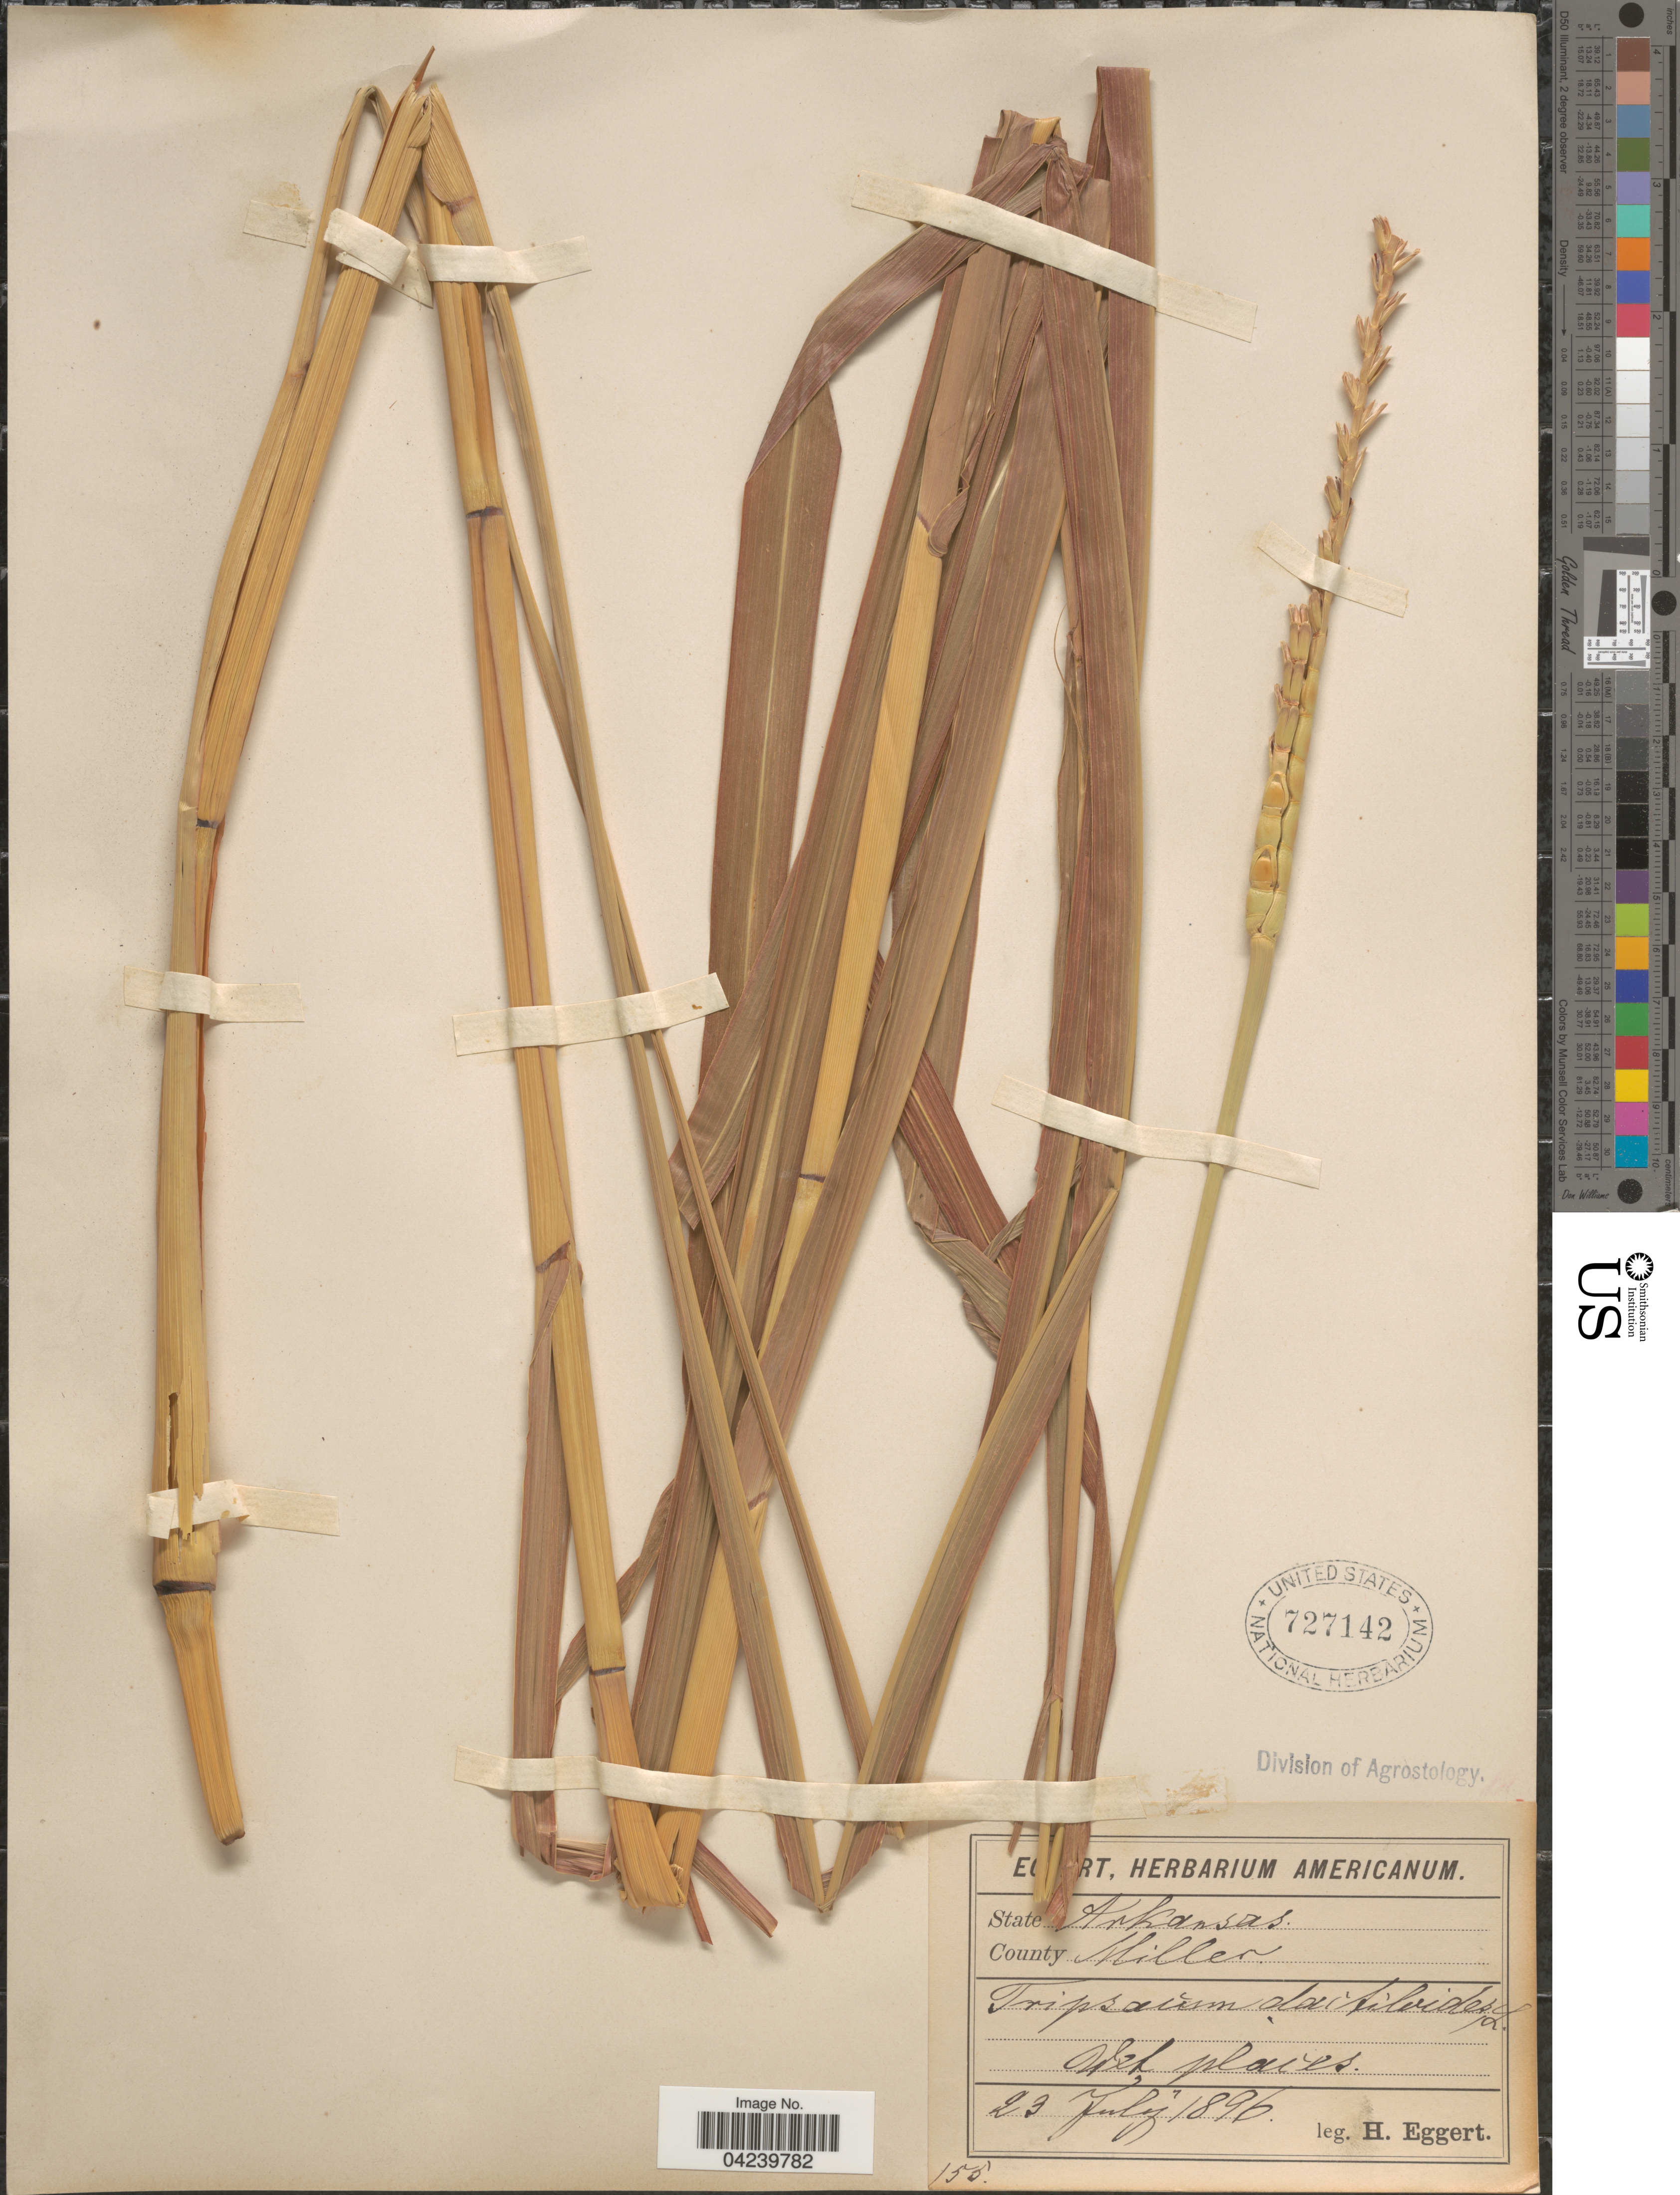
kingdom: Plantae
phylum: Tracheophyta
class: Liliopsida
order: Poales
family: Poaceae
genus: Tripsacum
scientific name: Tripsacum dactyloides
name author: (L.) L.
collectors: H. Eggert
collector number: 155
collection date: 1896-07-23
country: United States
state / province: Arkansas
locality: County Miller.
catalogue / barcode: US 727142